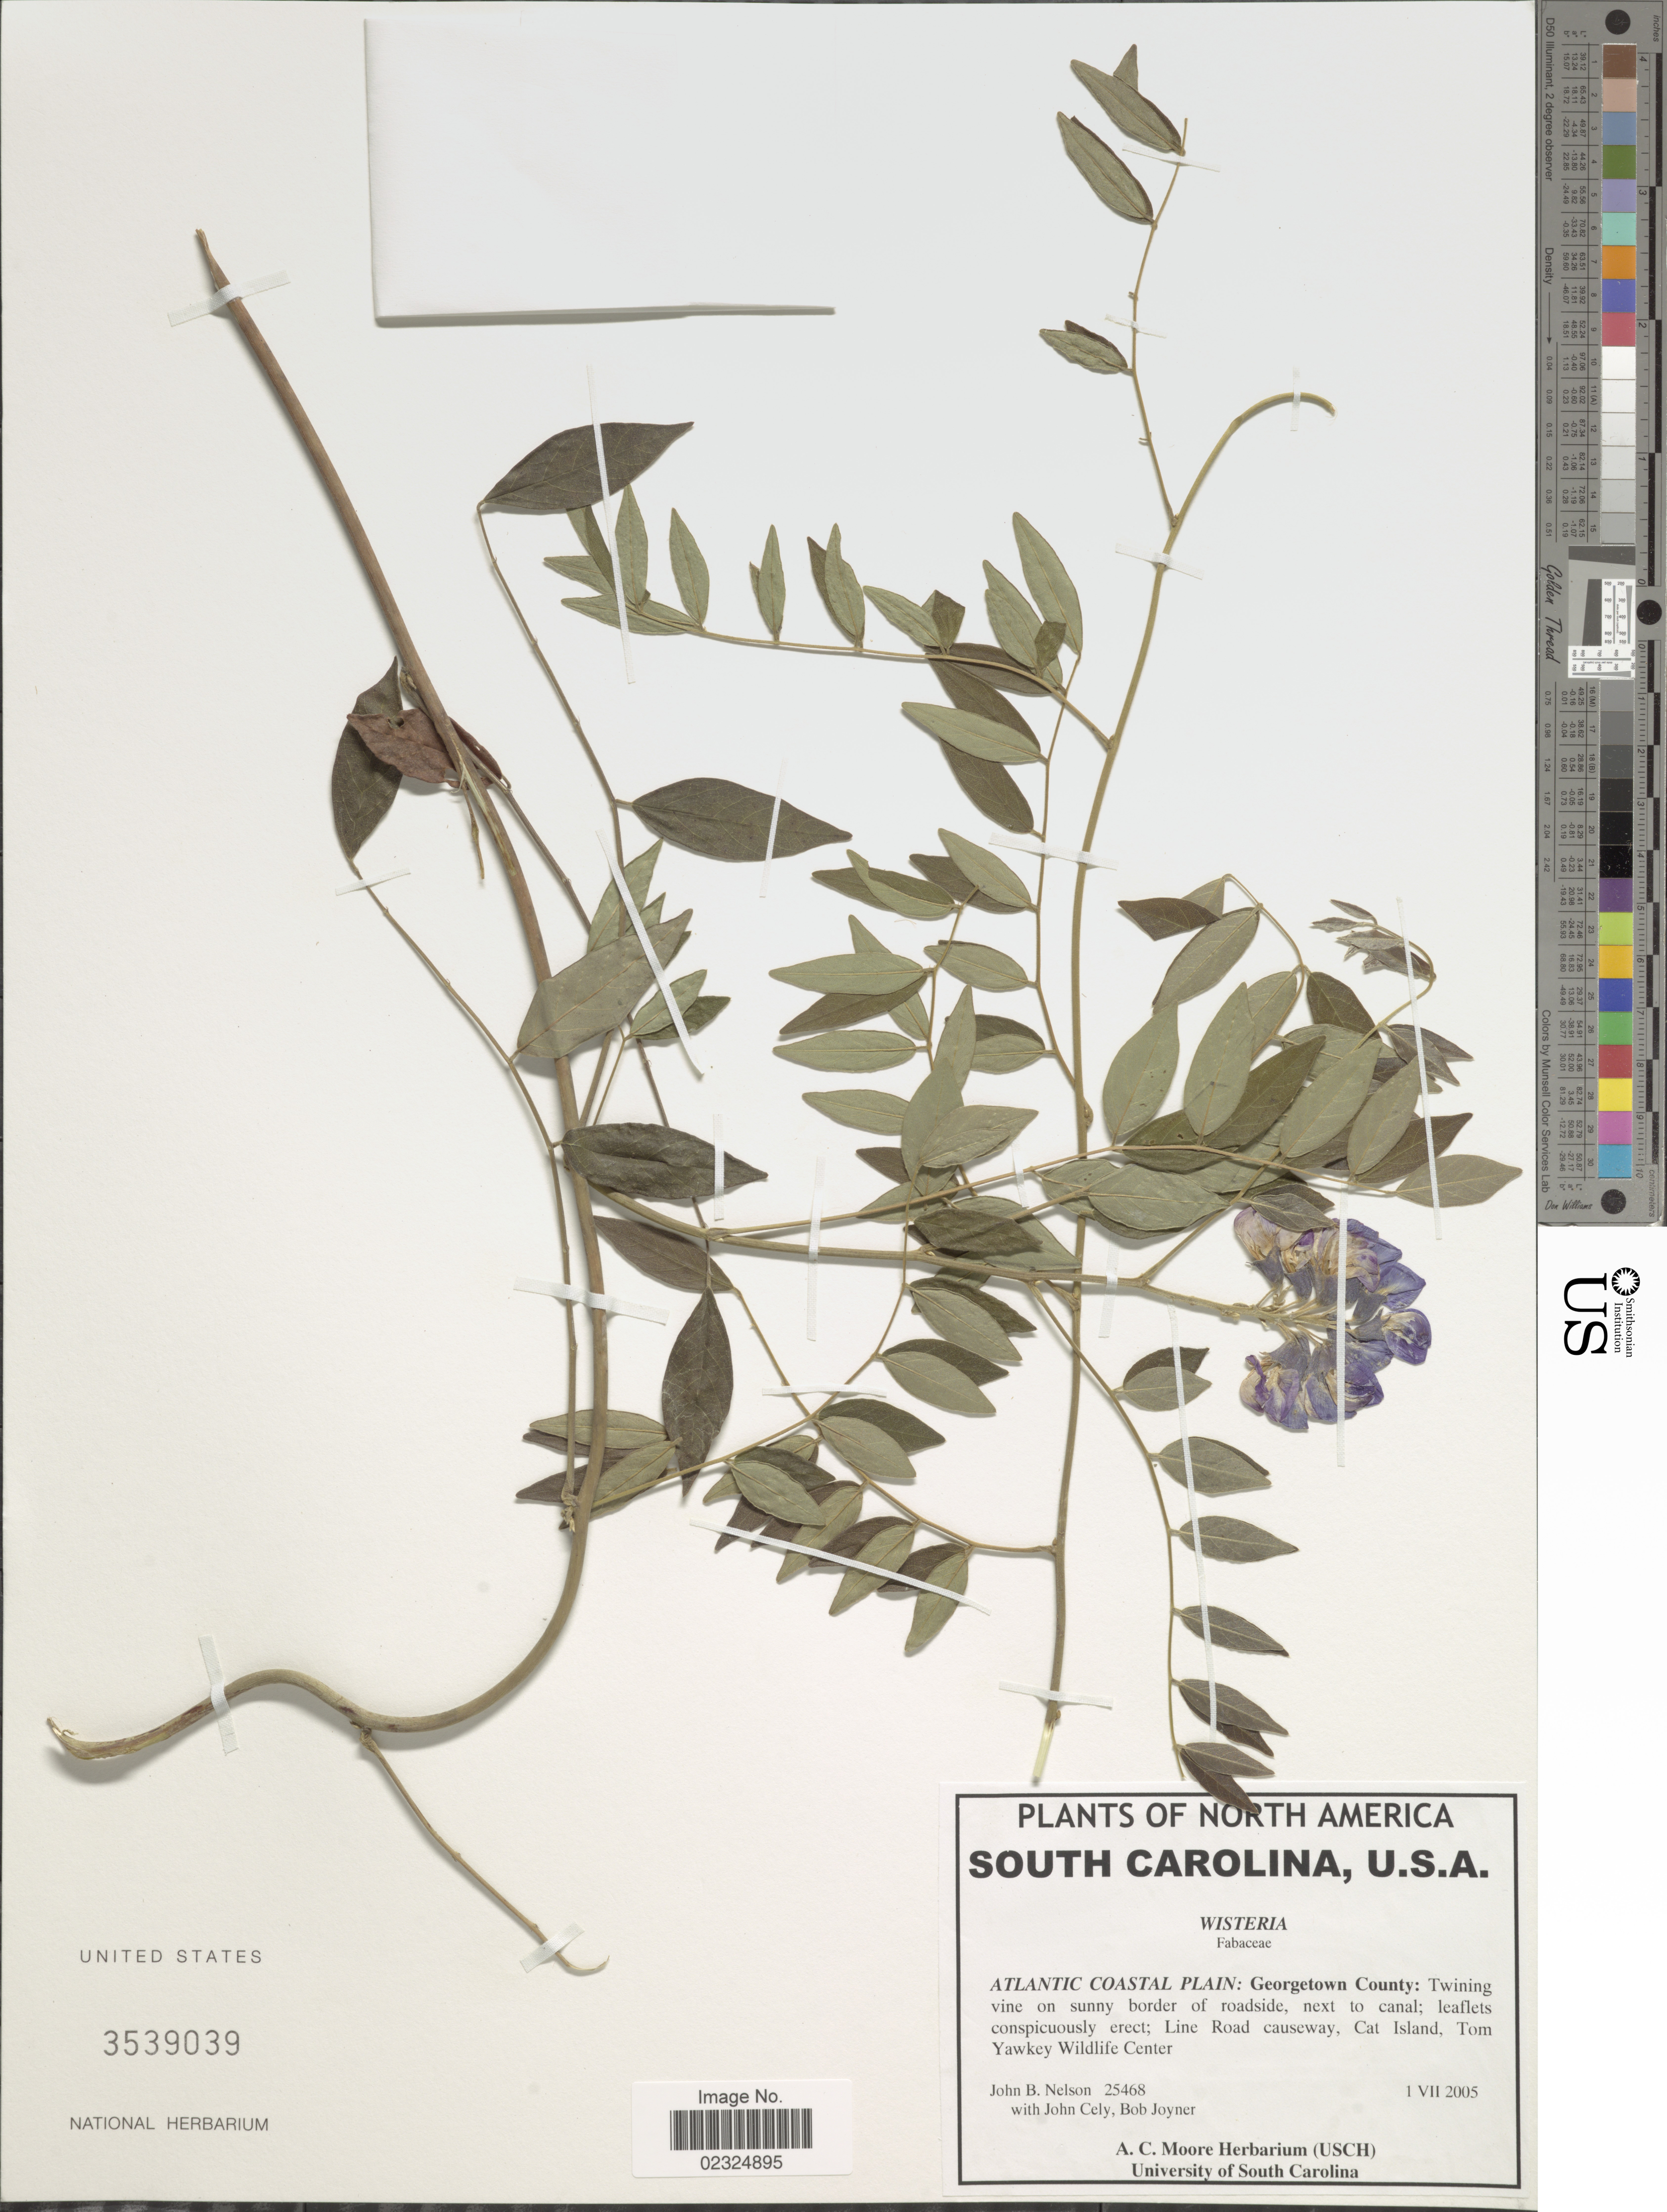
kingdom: Plantae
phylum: Tracheophyta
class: Magnoliopsida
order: Fabales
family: Fabaceae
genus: Wisteria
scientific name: Wisteria frutescens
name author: (L.) Poir.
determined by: Egan, Ashley N., (US), Smithsonian Institution - National Museum of Natural History (UNITED STATES)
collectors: J. B. Nelson, J. Cely & B. Joyner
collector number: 25468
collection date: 2005-07-01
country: United States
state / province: South Carolina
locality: Atlantic Coastal Plain: Georgetown County: Twinning vine on sunny border of roadside, next to canal, Line Road causeway, Cat Island, Tom Yawkey Wildlife Center.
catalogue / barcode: US 3539039